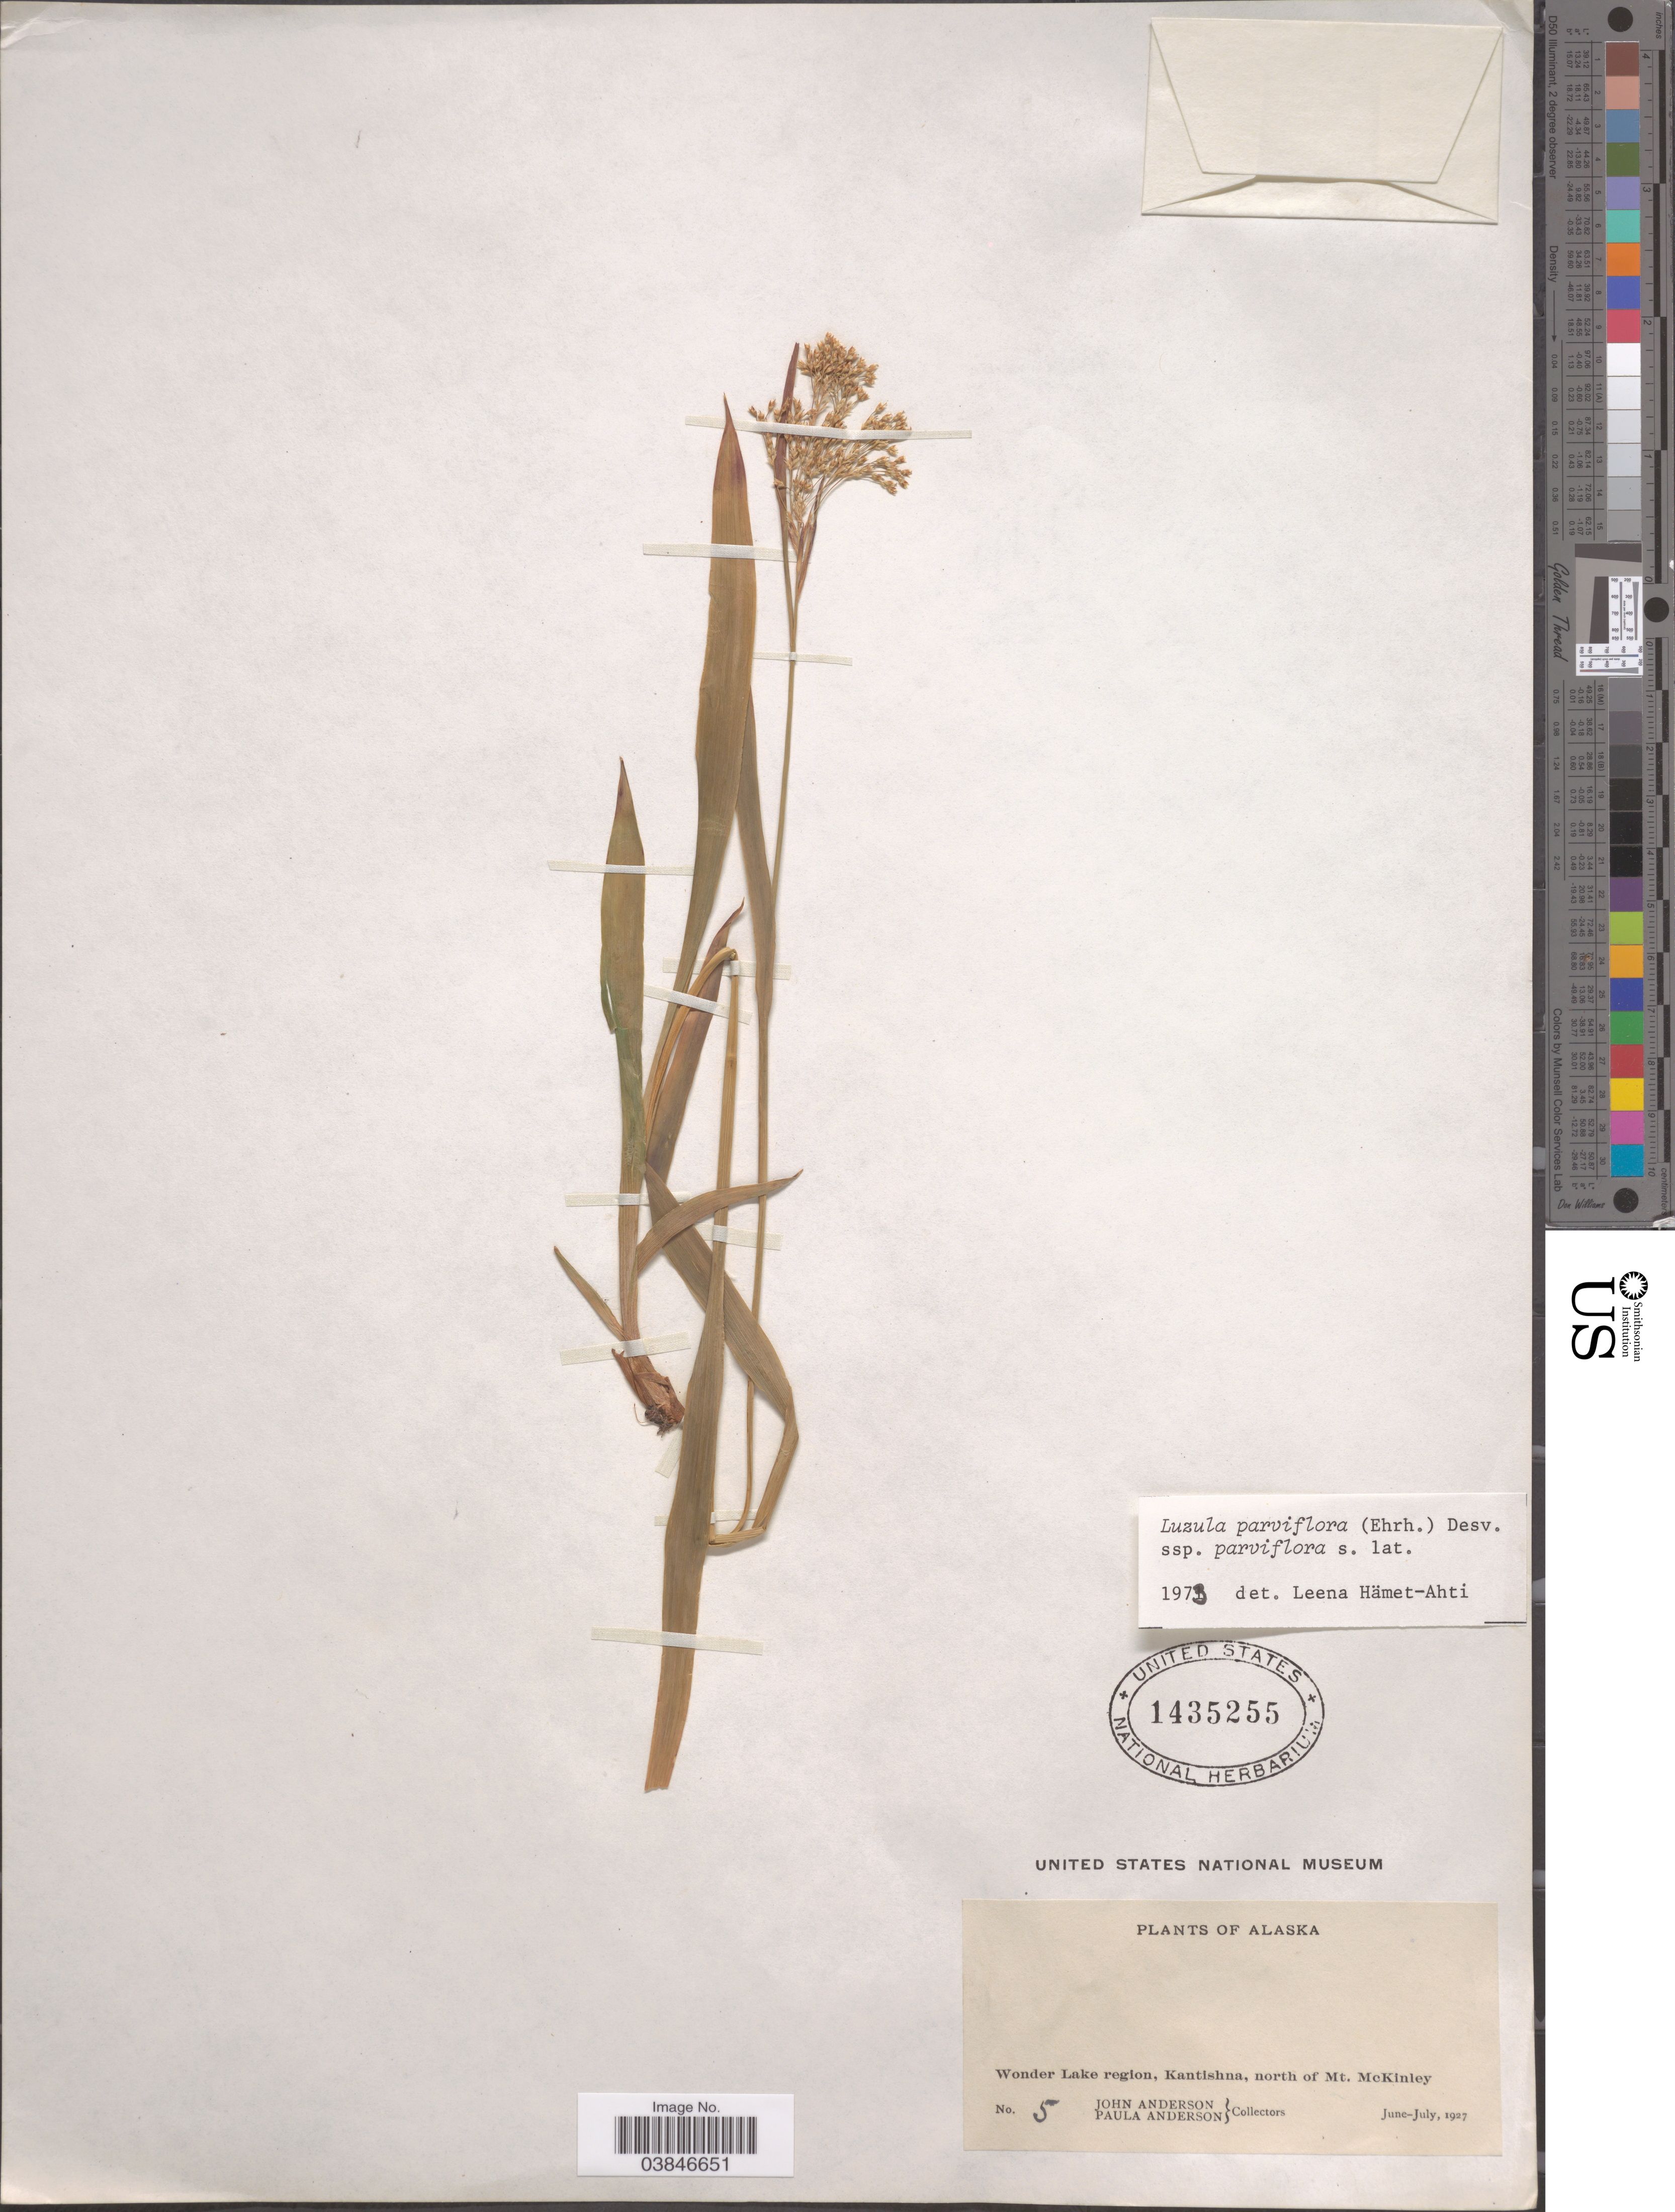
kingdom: Plantae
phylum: Tracheophyta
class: Liliopsida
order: Poales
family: Juncaceae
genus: Luzula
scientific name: Luzula parviflora subsp. parviflora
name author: (Ehrh.) Desv.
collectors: J. Anderson & P. Anderson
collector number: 5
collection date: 1927-06/1927-07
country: United States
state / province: Alaska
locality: Wonder Lake region, Kantishna, north of Mt. McKinley.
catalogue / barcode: US 1435255